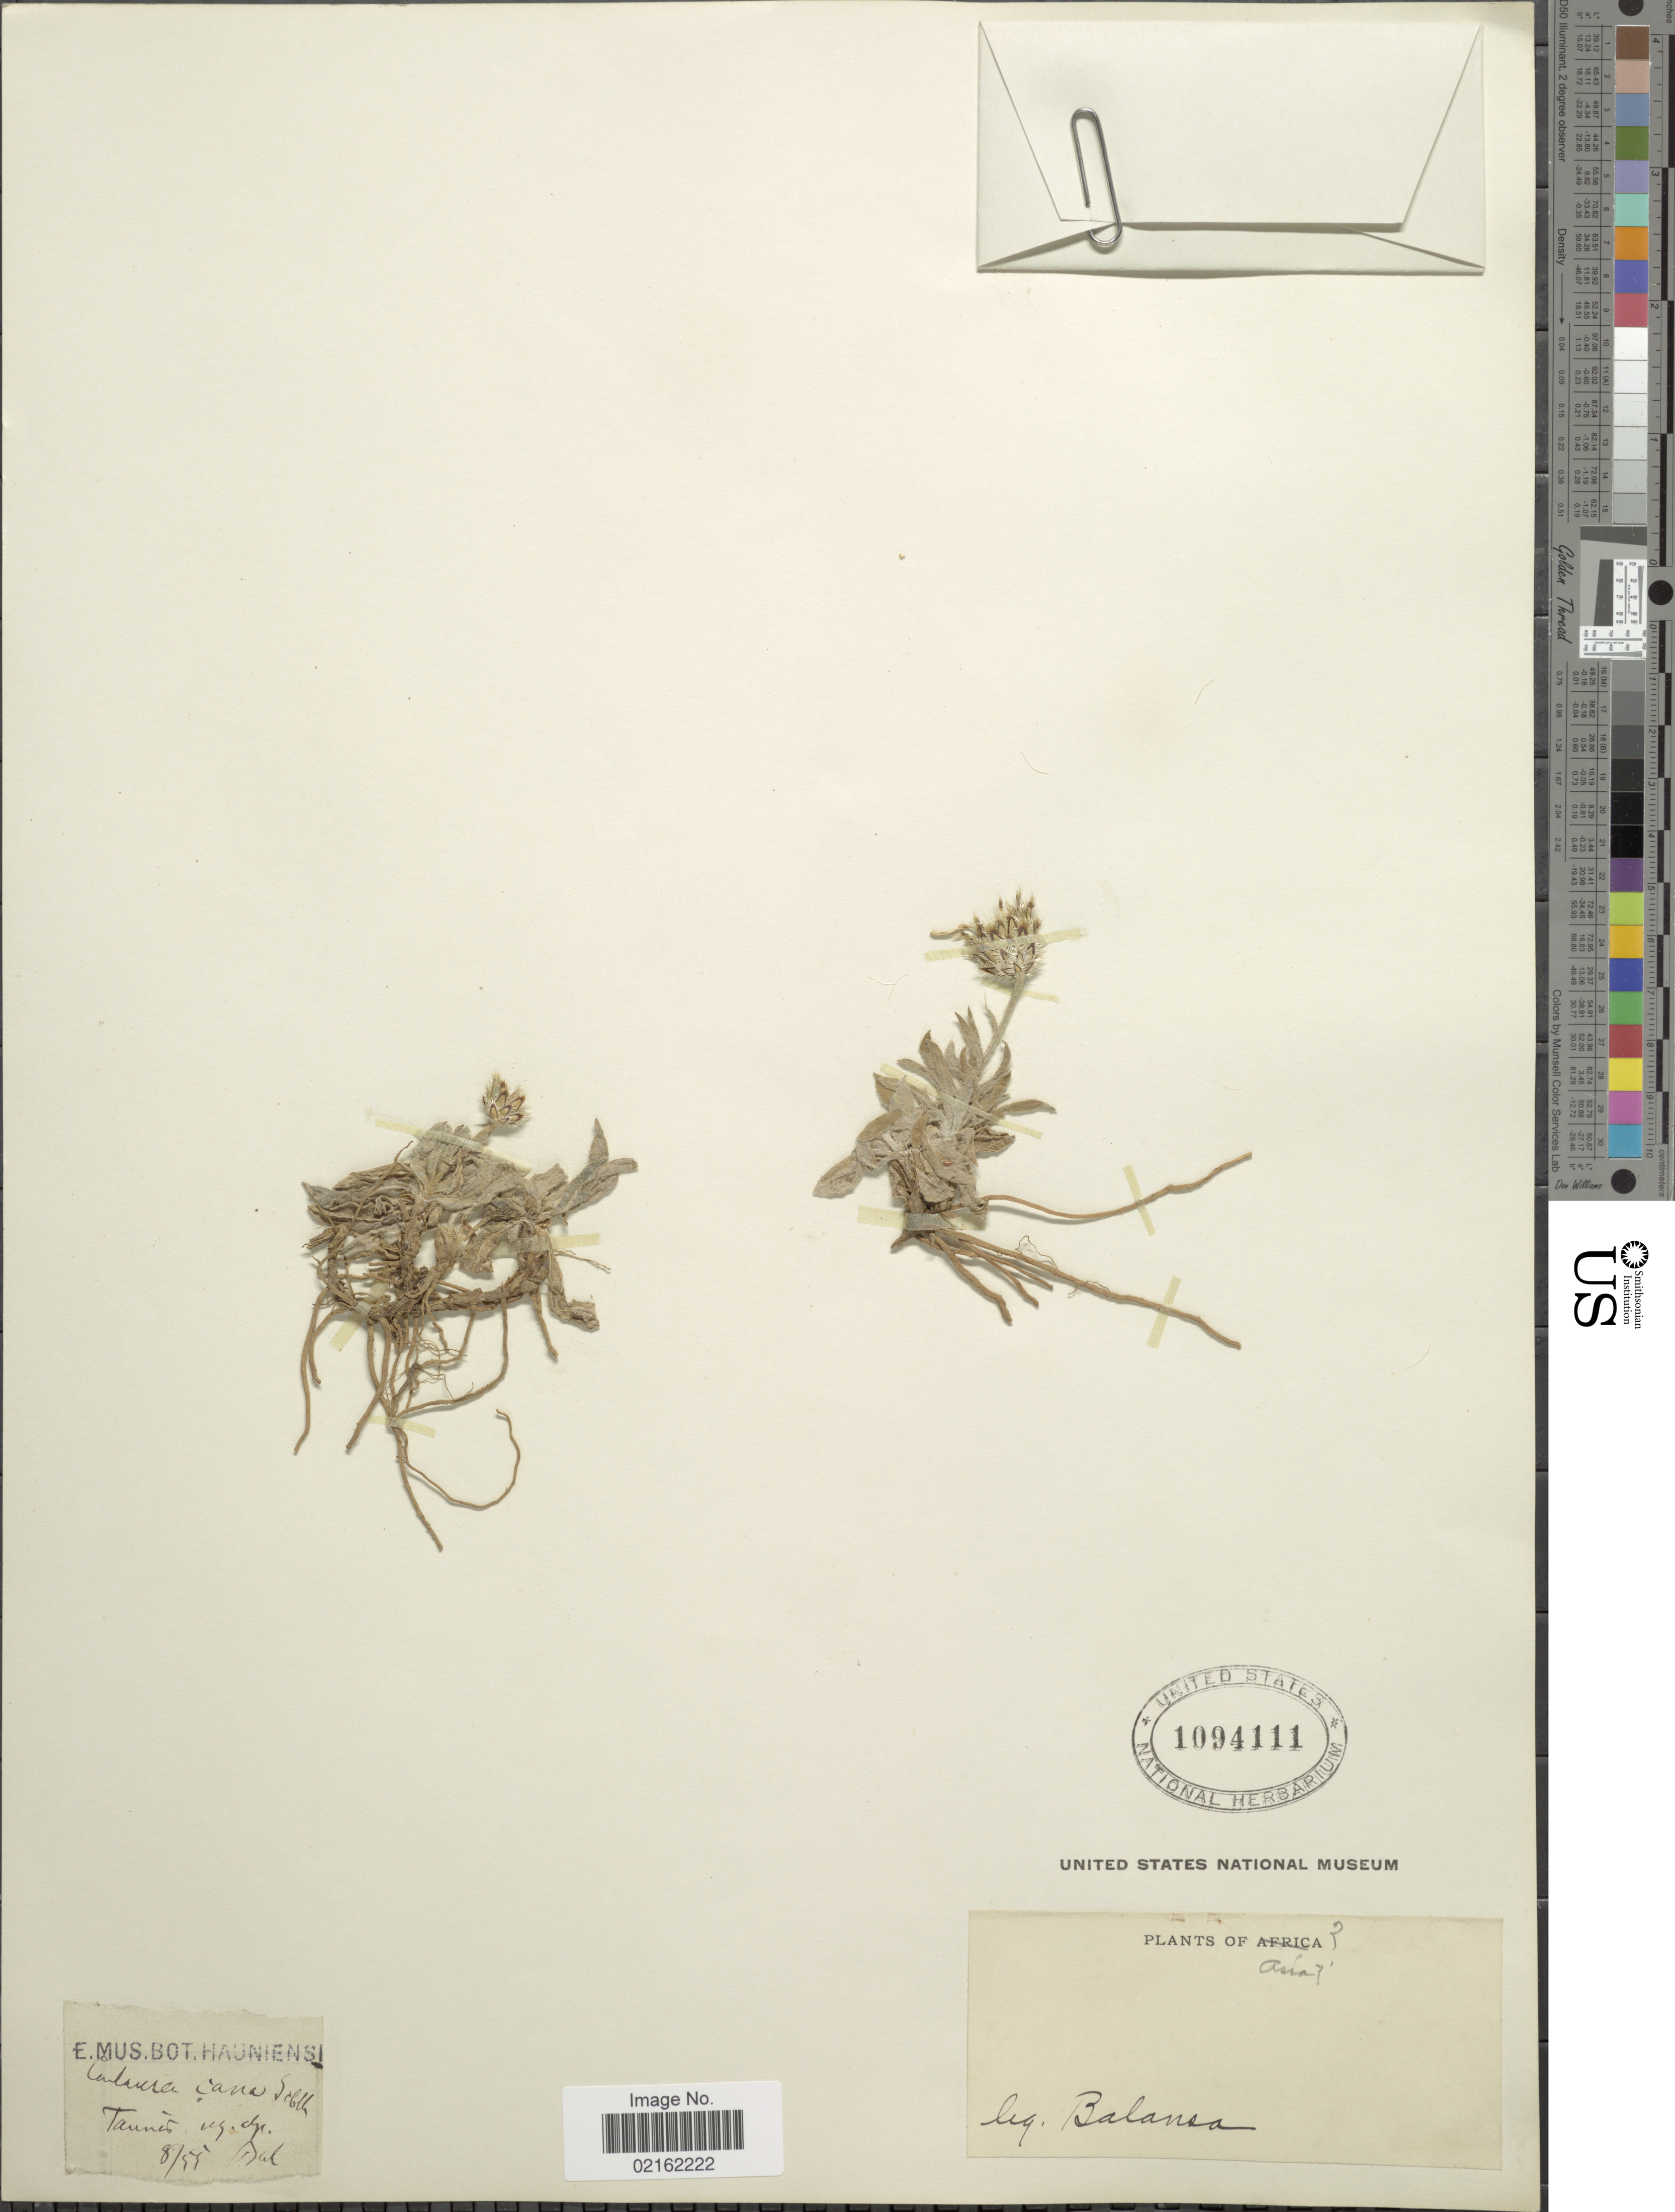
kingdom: Plantae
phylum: Tracheophyta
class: Magnoliopsida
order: Asterales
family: Asteraceae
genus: Centaurea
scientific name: Centaurea triumfetti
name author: All.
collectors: -. Balansa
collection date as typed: Transcribed d/m/y: /8/55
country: Turkey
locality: Taurus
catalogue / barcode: US 1094111